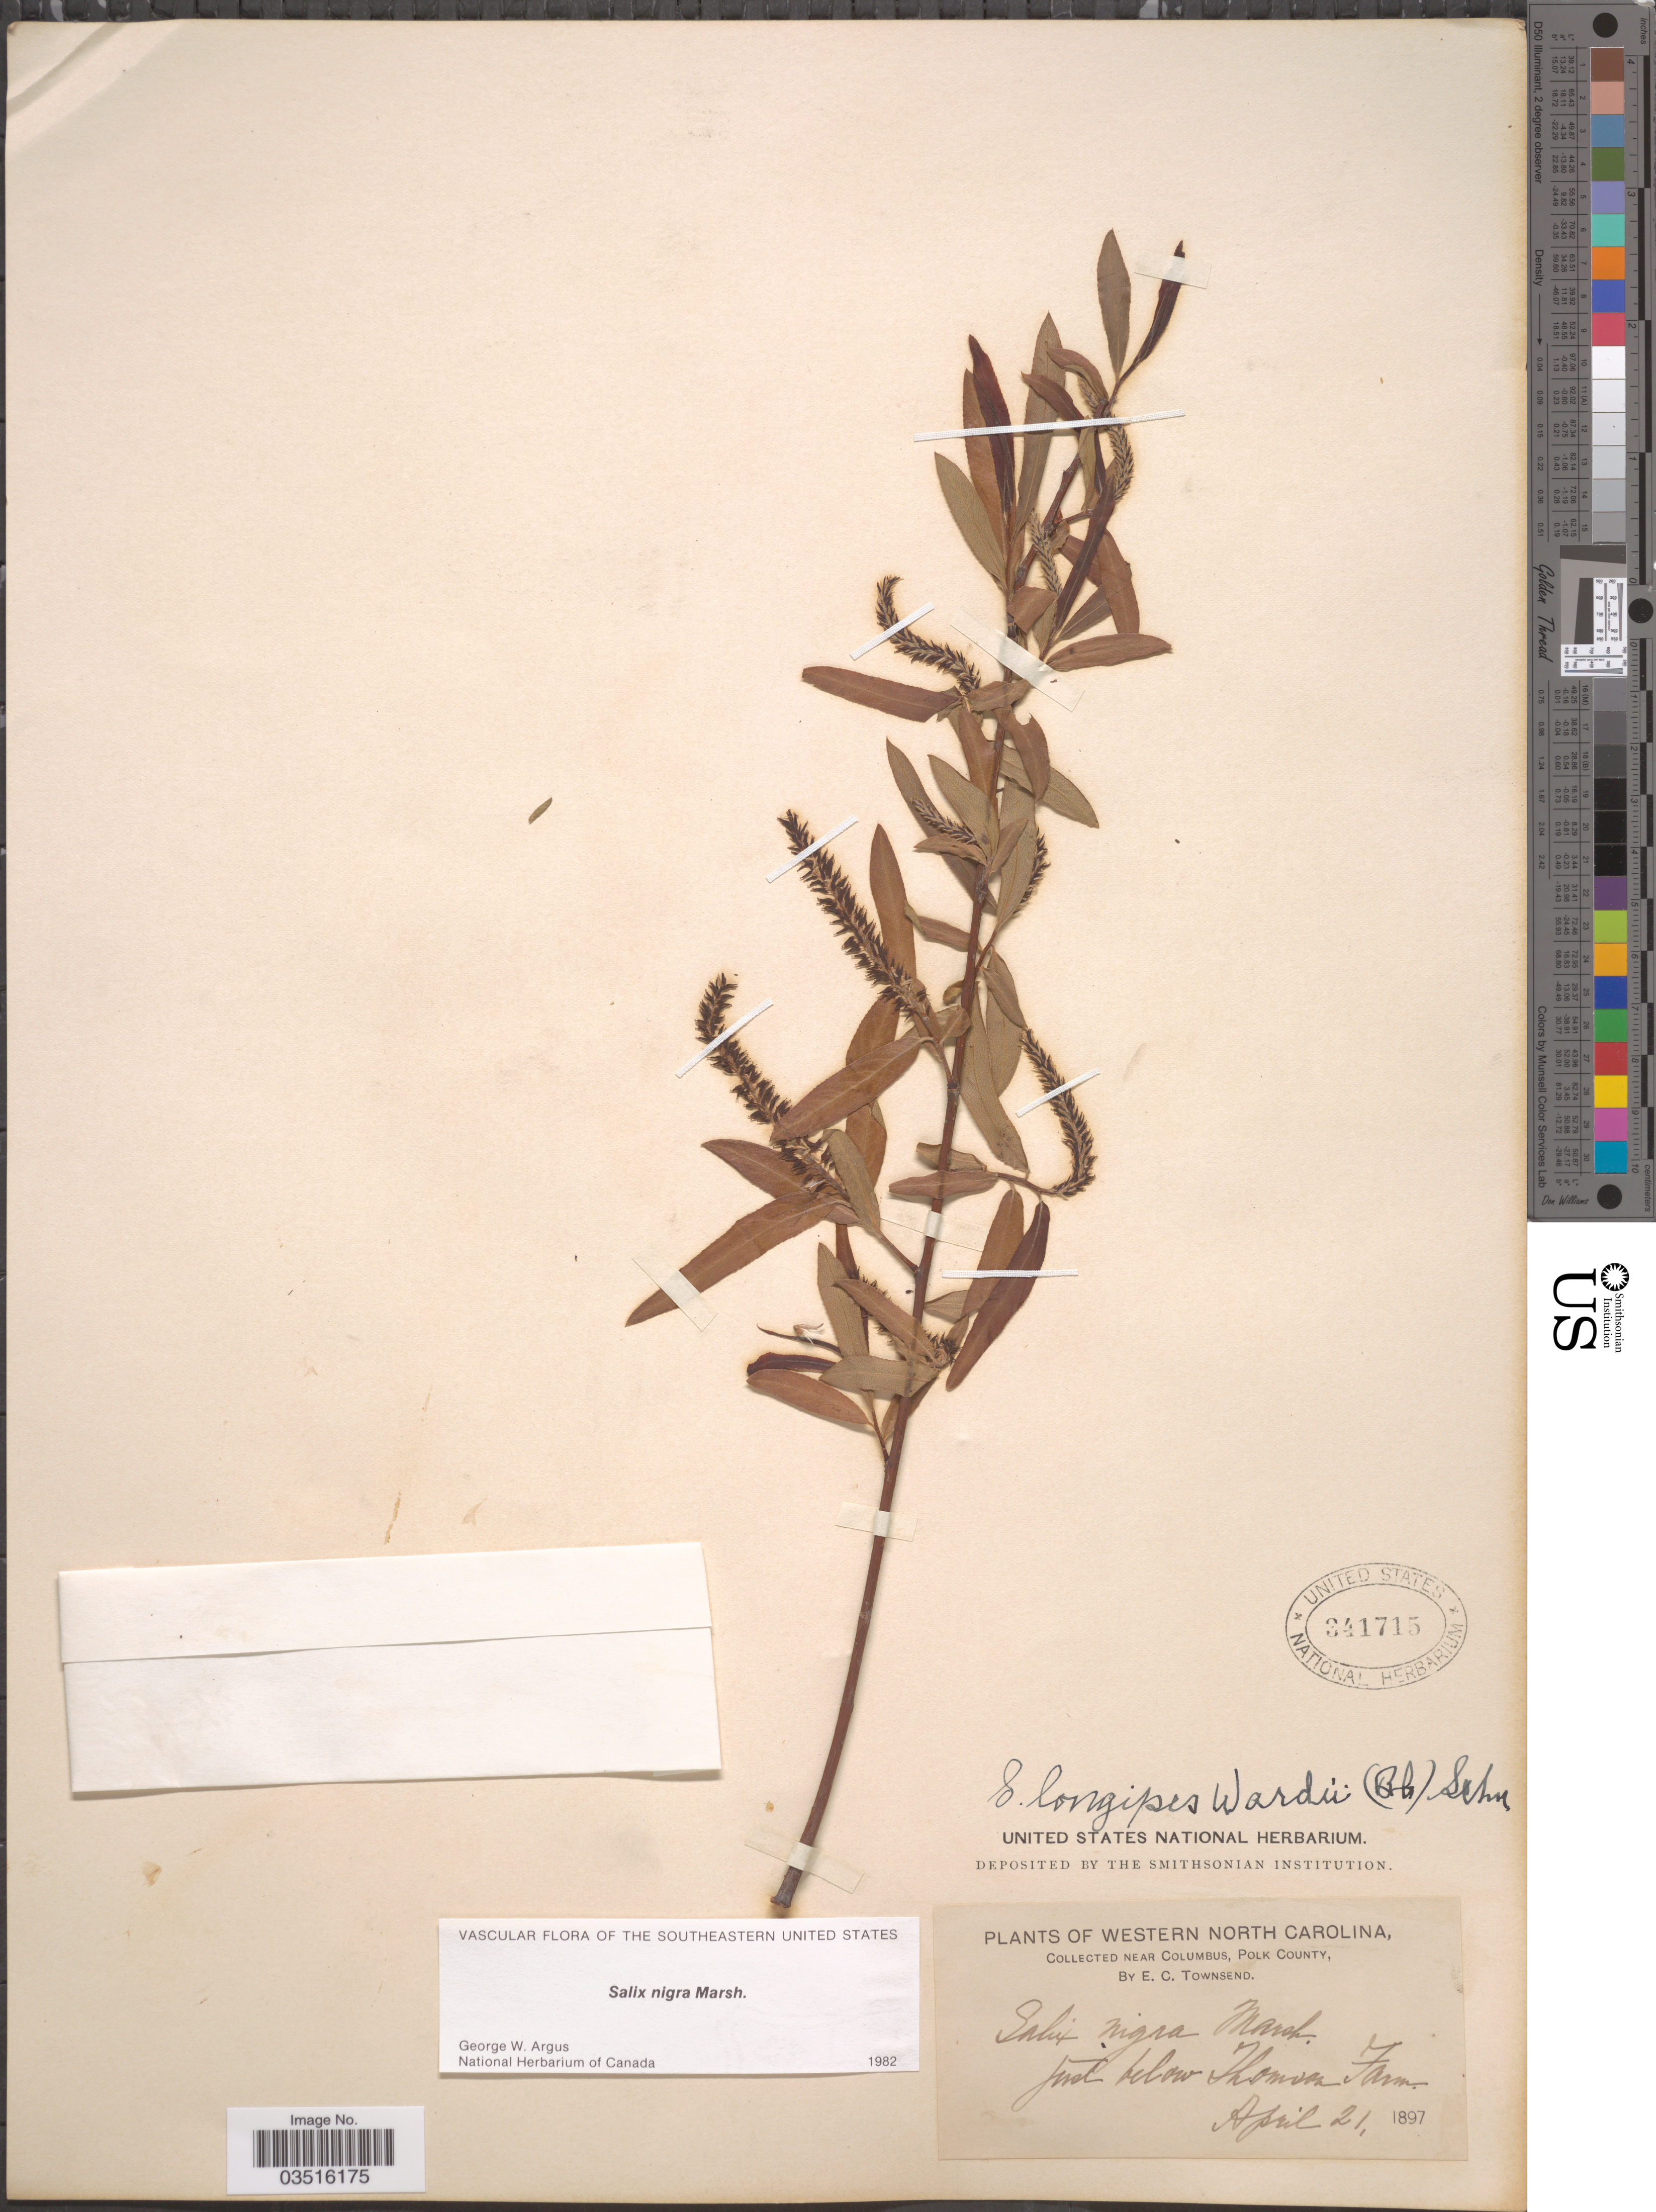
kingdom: Plantae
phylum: Tracheophyta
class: Magnoliopsida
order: Malpighiales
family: Salicaceae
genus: Salix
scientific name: Salix nigra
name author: Marshall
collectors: E. C. Townsend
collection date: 1897-04-21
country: United States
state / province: North Carolina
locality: Western North Carolina. Near Columbus, Polk County. Just below Thomson Farm.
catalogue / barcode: US 341715